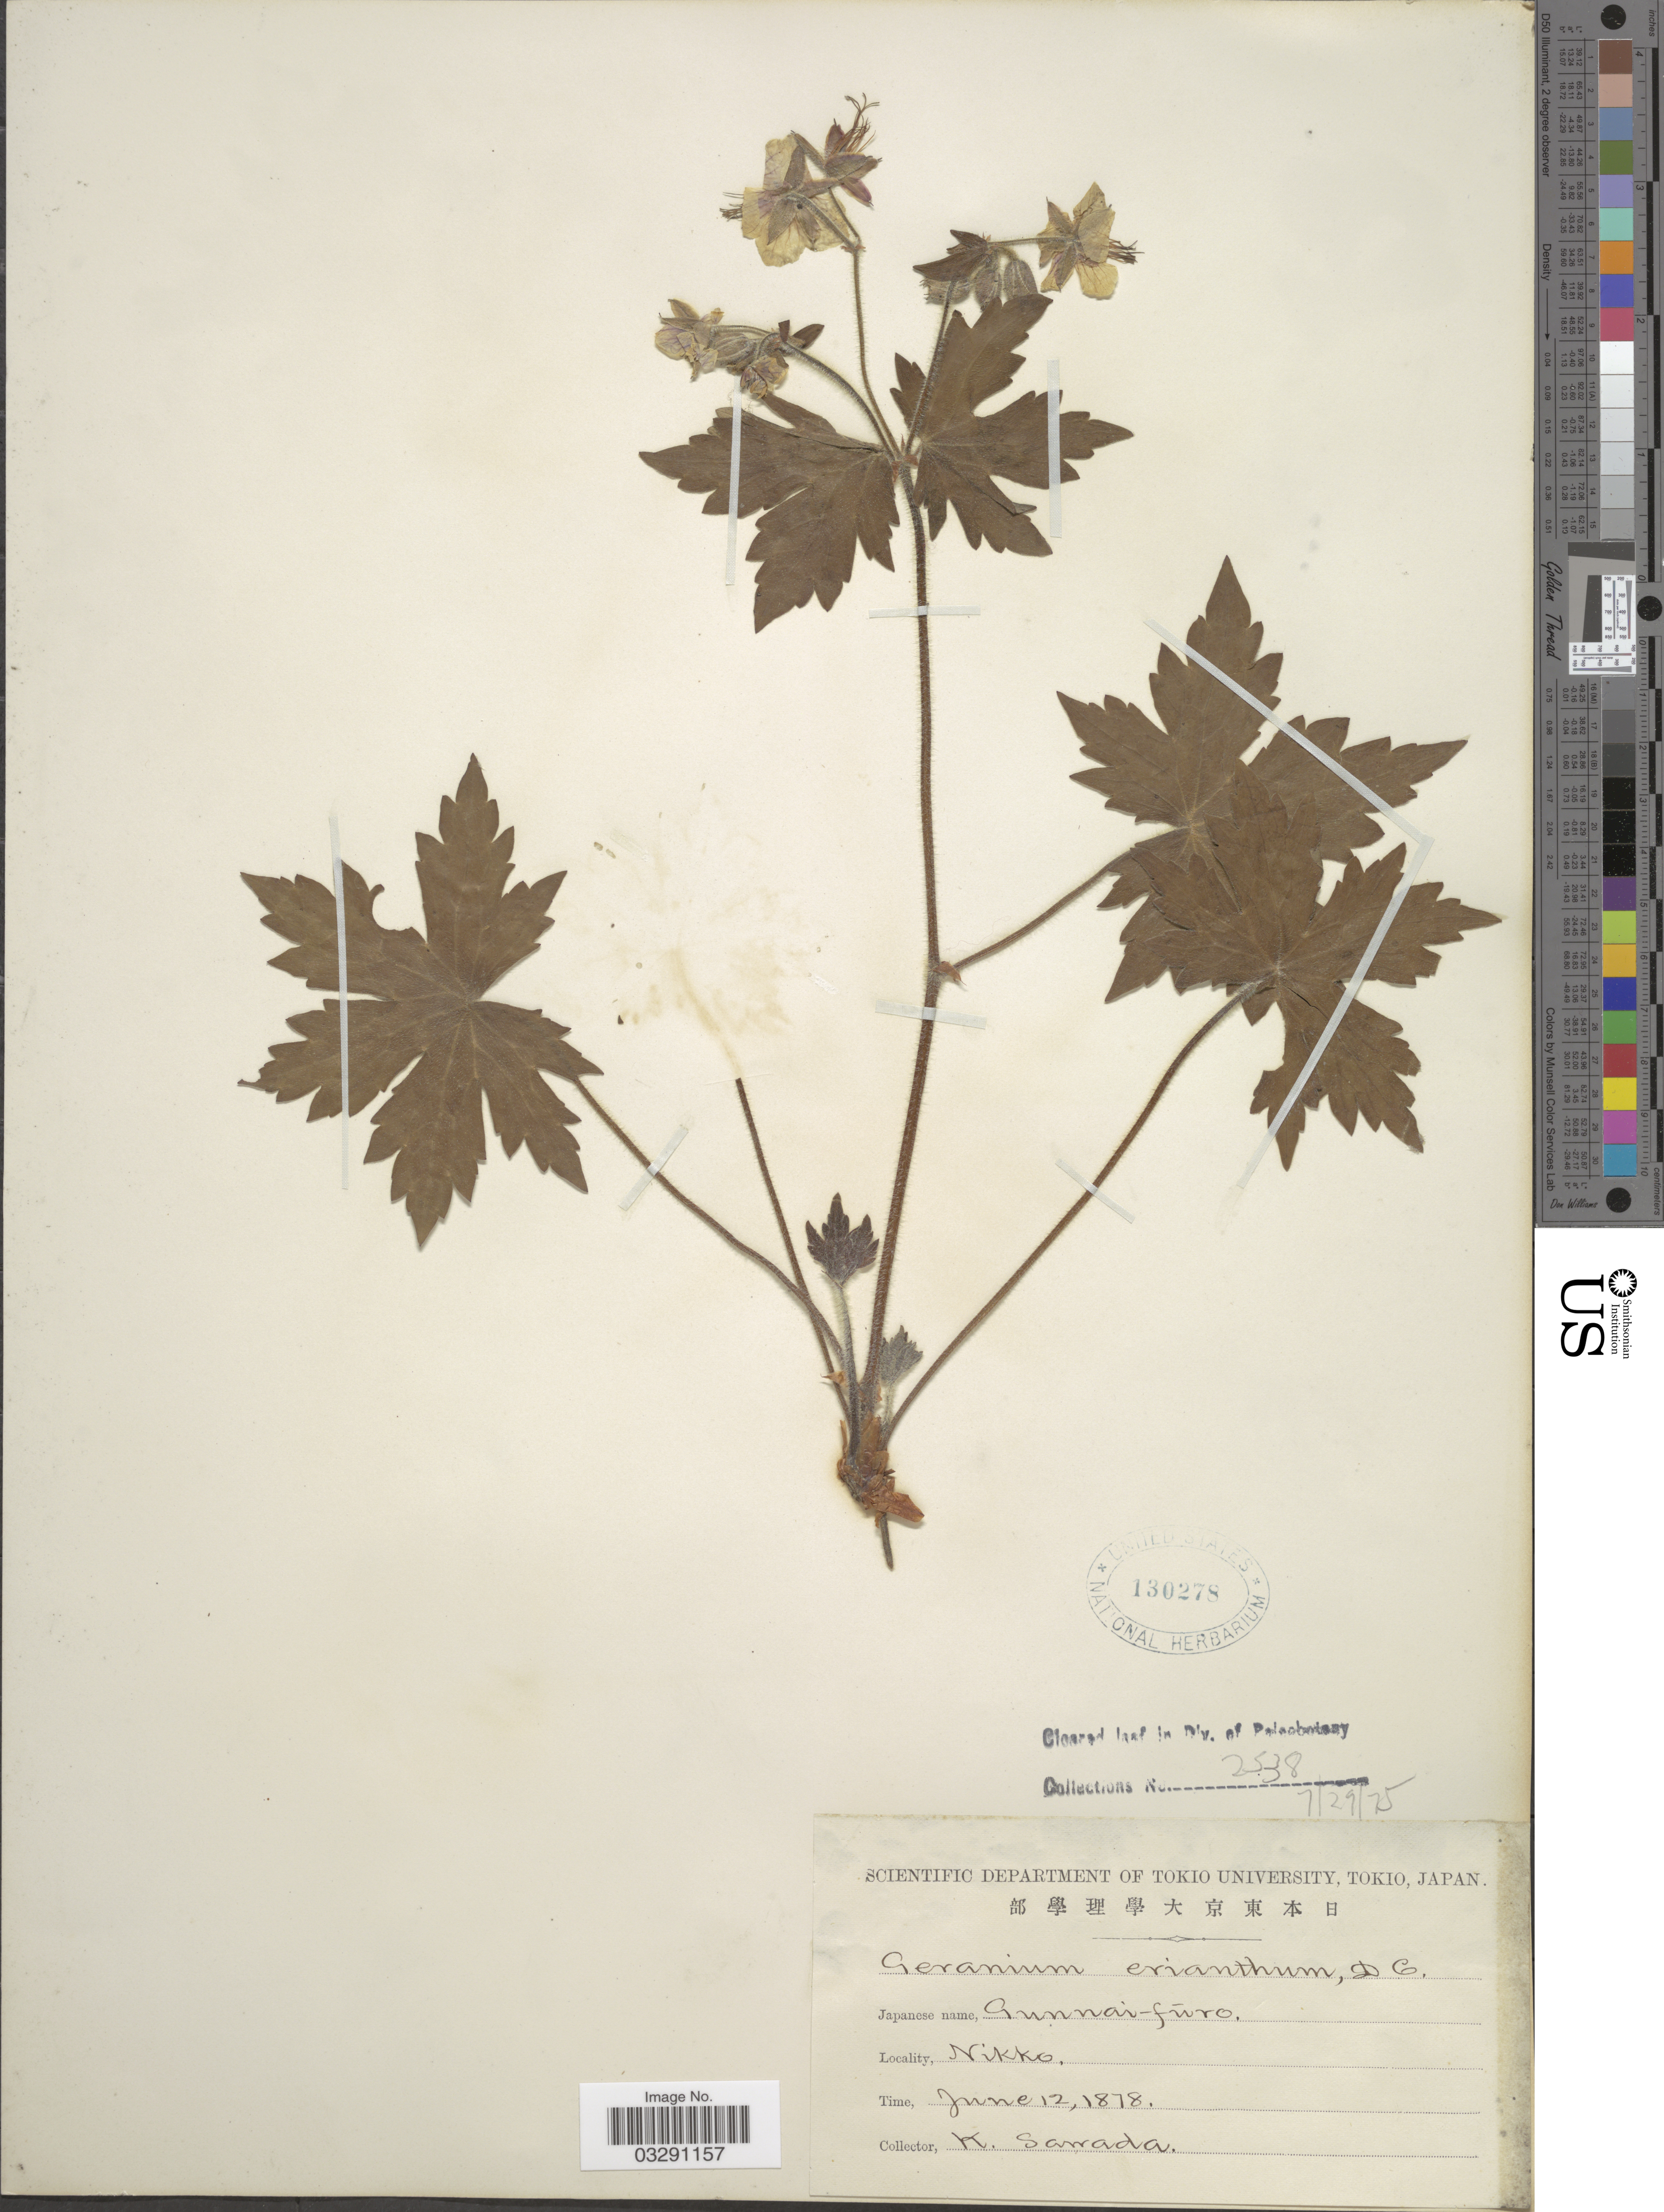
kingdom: Plantae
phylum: Tracheophyta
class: Magnoliopsida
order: Geraniales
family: Geraniaceae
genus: Geranium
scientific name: Geranium erianthum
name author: DC.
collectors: K. Sawada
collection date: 1878-06-12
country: Japan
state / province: Tokyo, Federal City of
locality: Nikko.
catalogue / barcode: US 130278